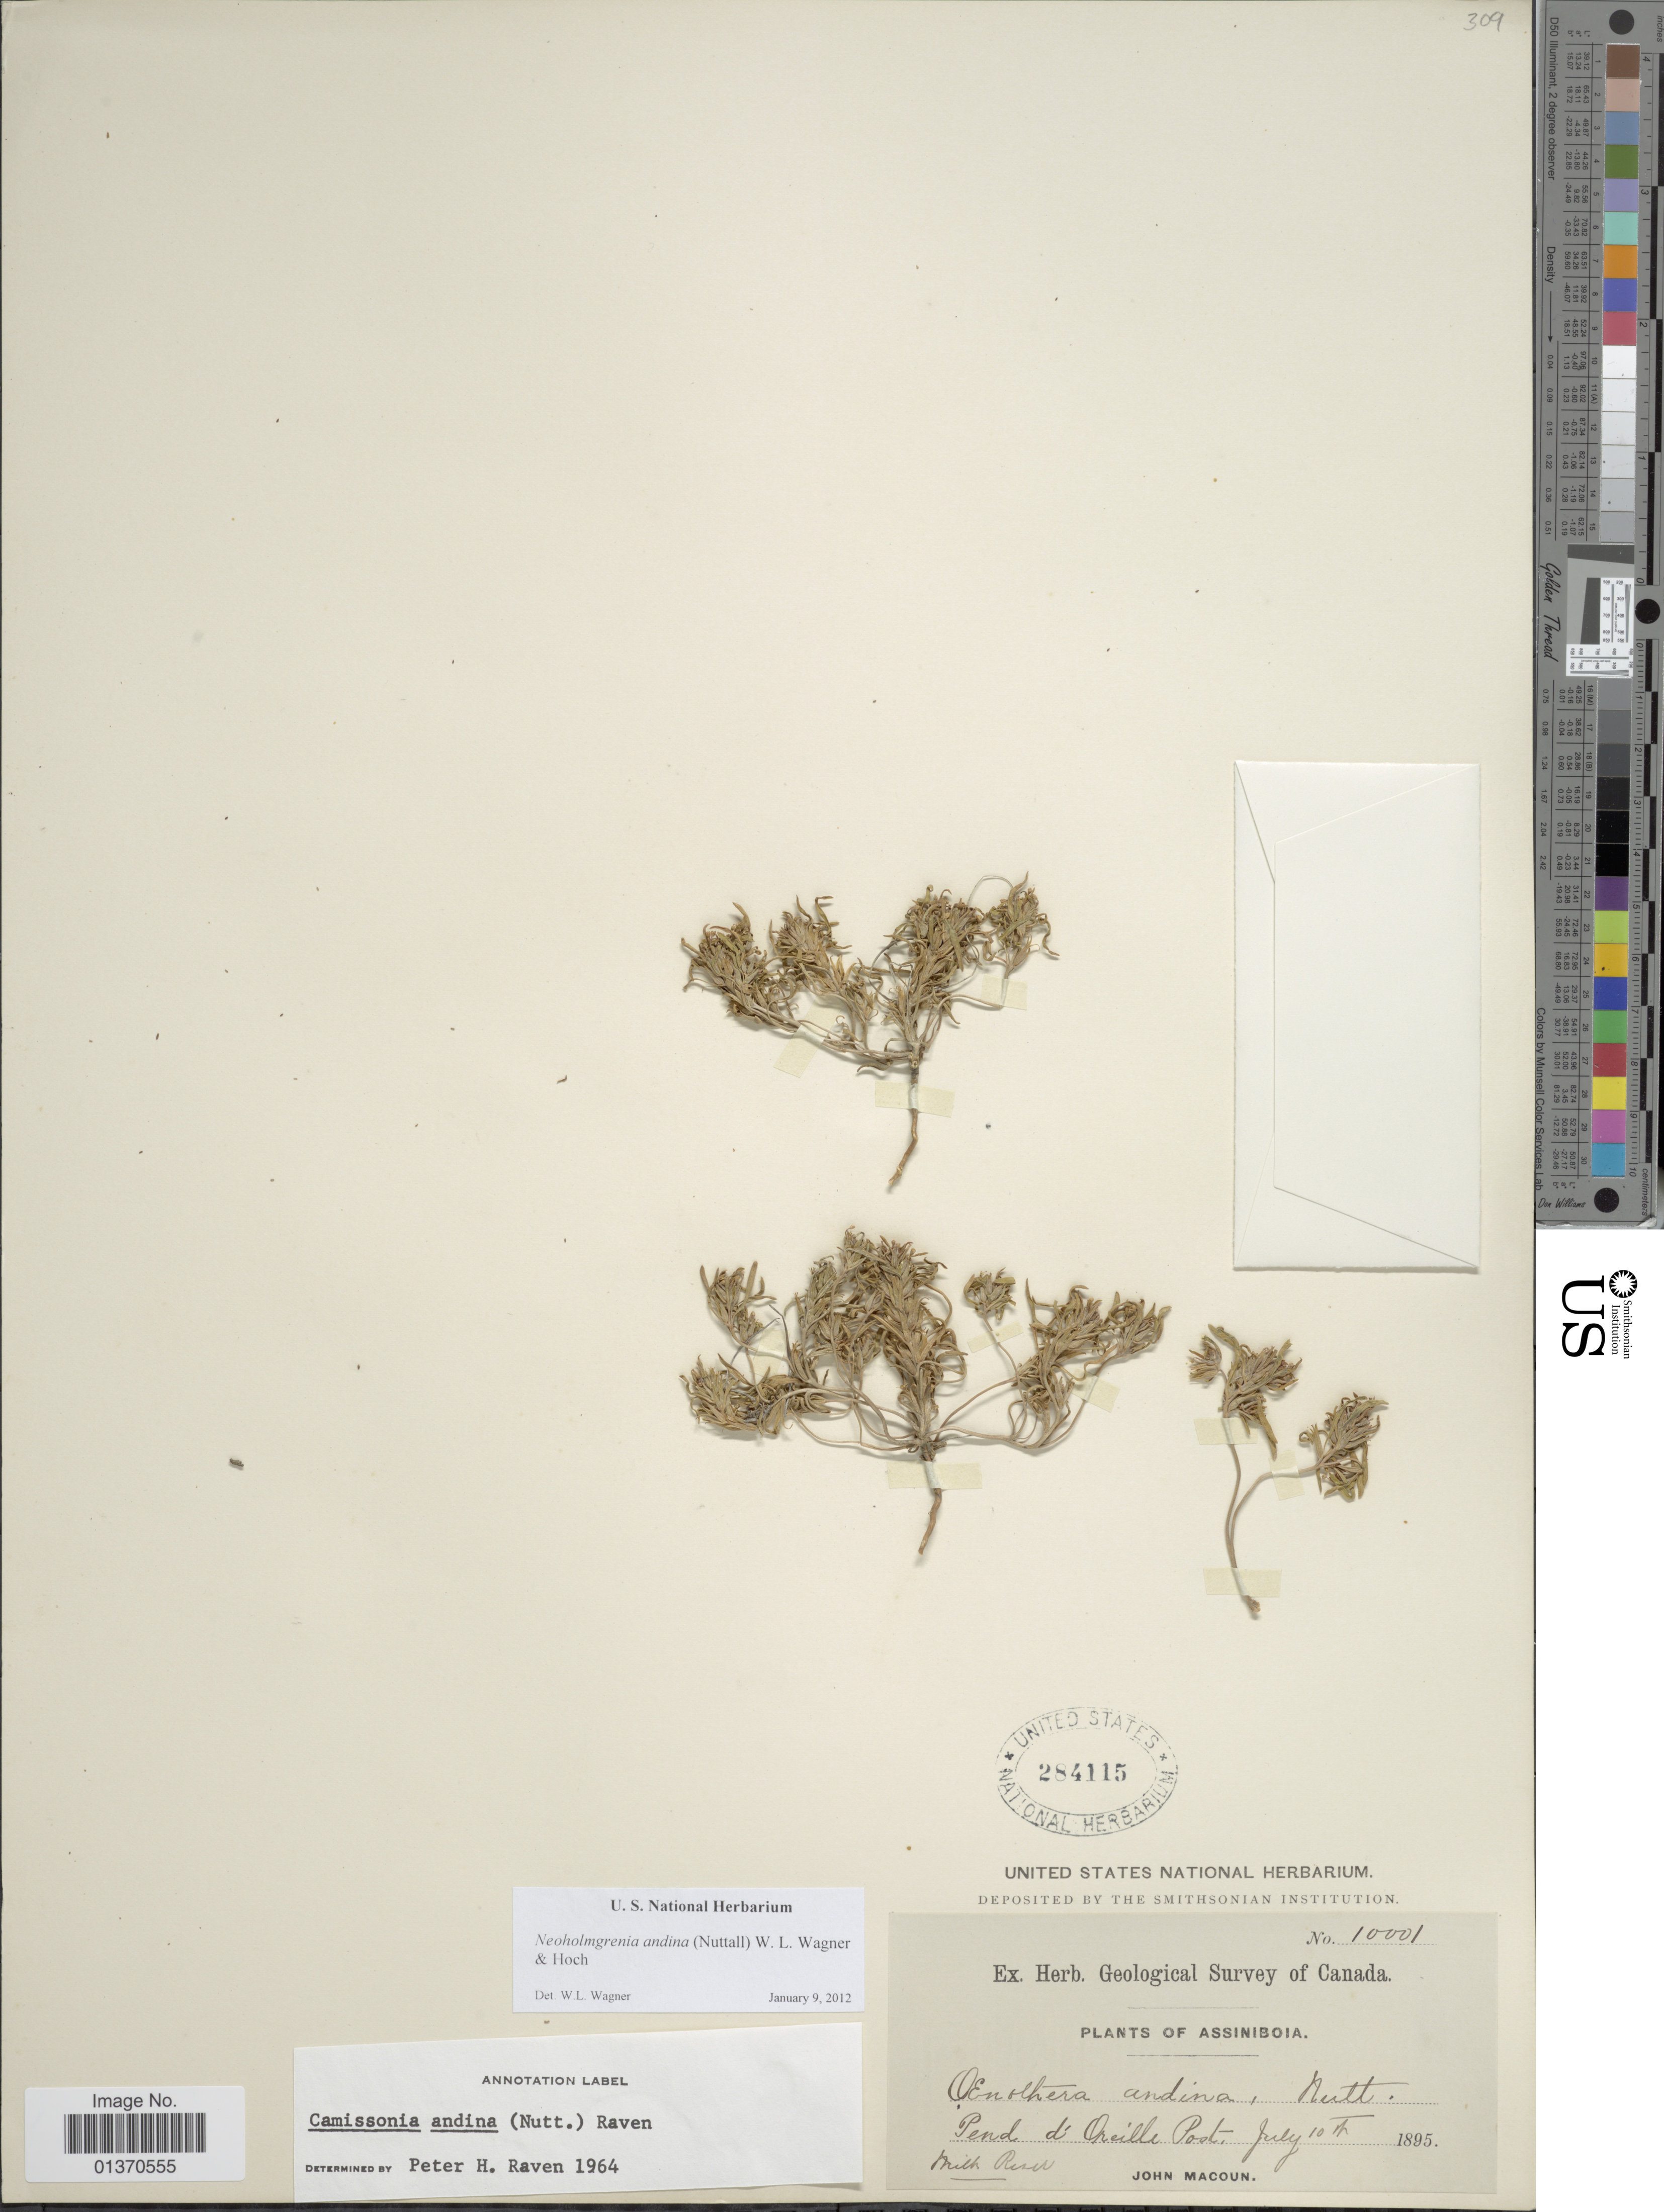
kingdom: Plantae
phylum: Tracheophyta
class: Magnoliopsida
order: Myrtales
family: Onagraceae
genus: Neoholmgrenia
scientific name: Neoholmgrenia andina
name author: (Nutt.) W.L. Wagner & Hoch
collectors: J. Macoun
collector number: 10001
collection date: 1895-07-10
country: Canada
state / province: Alberta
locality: Assiniboia, Pend d'Oreille Post, Milk River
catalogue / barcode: US 284115